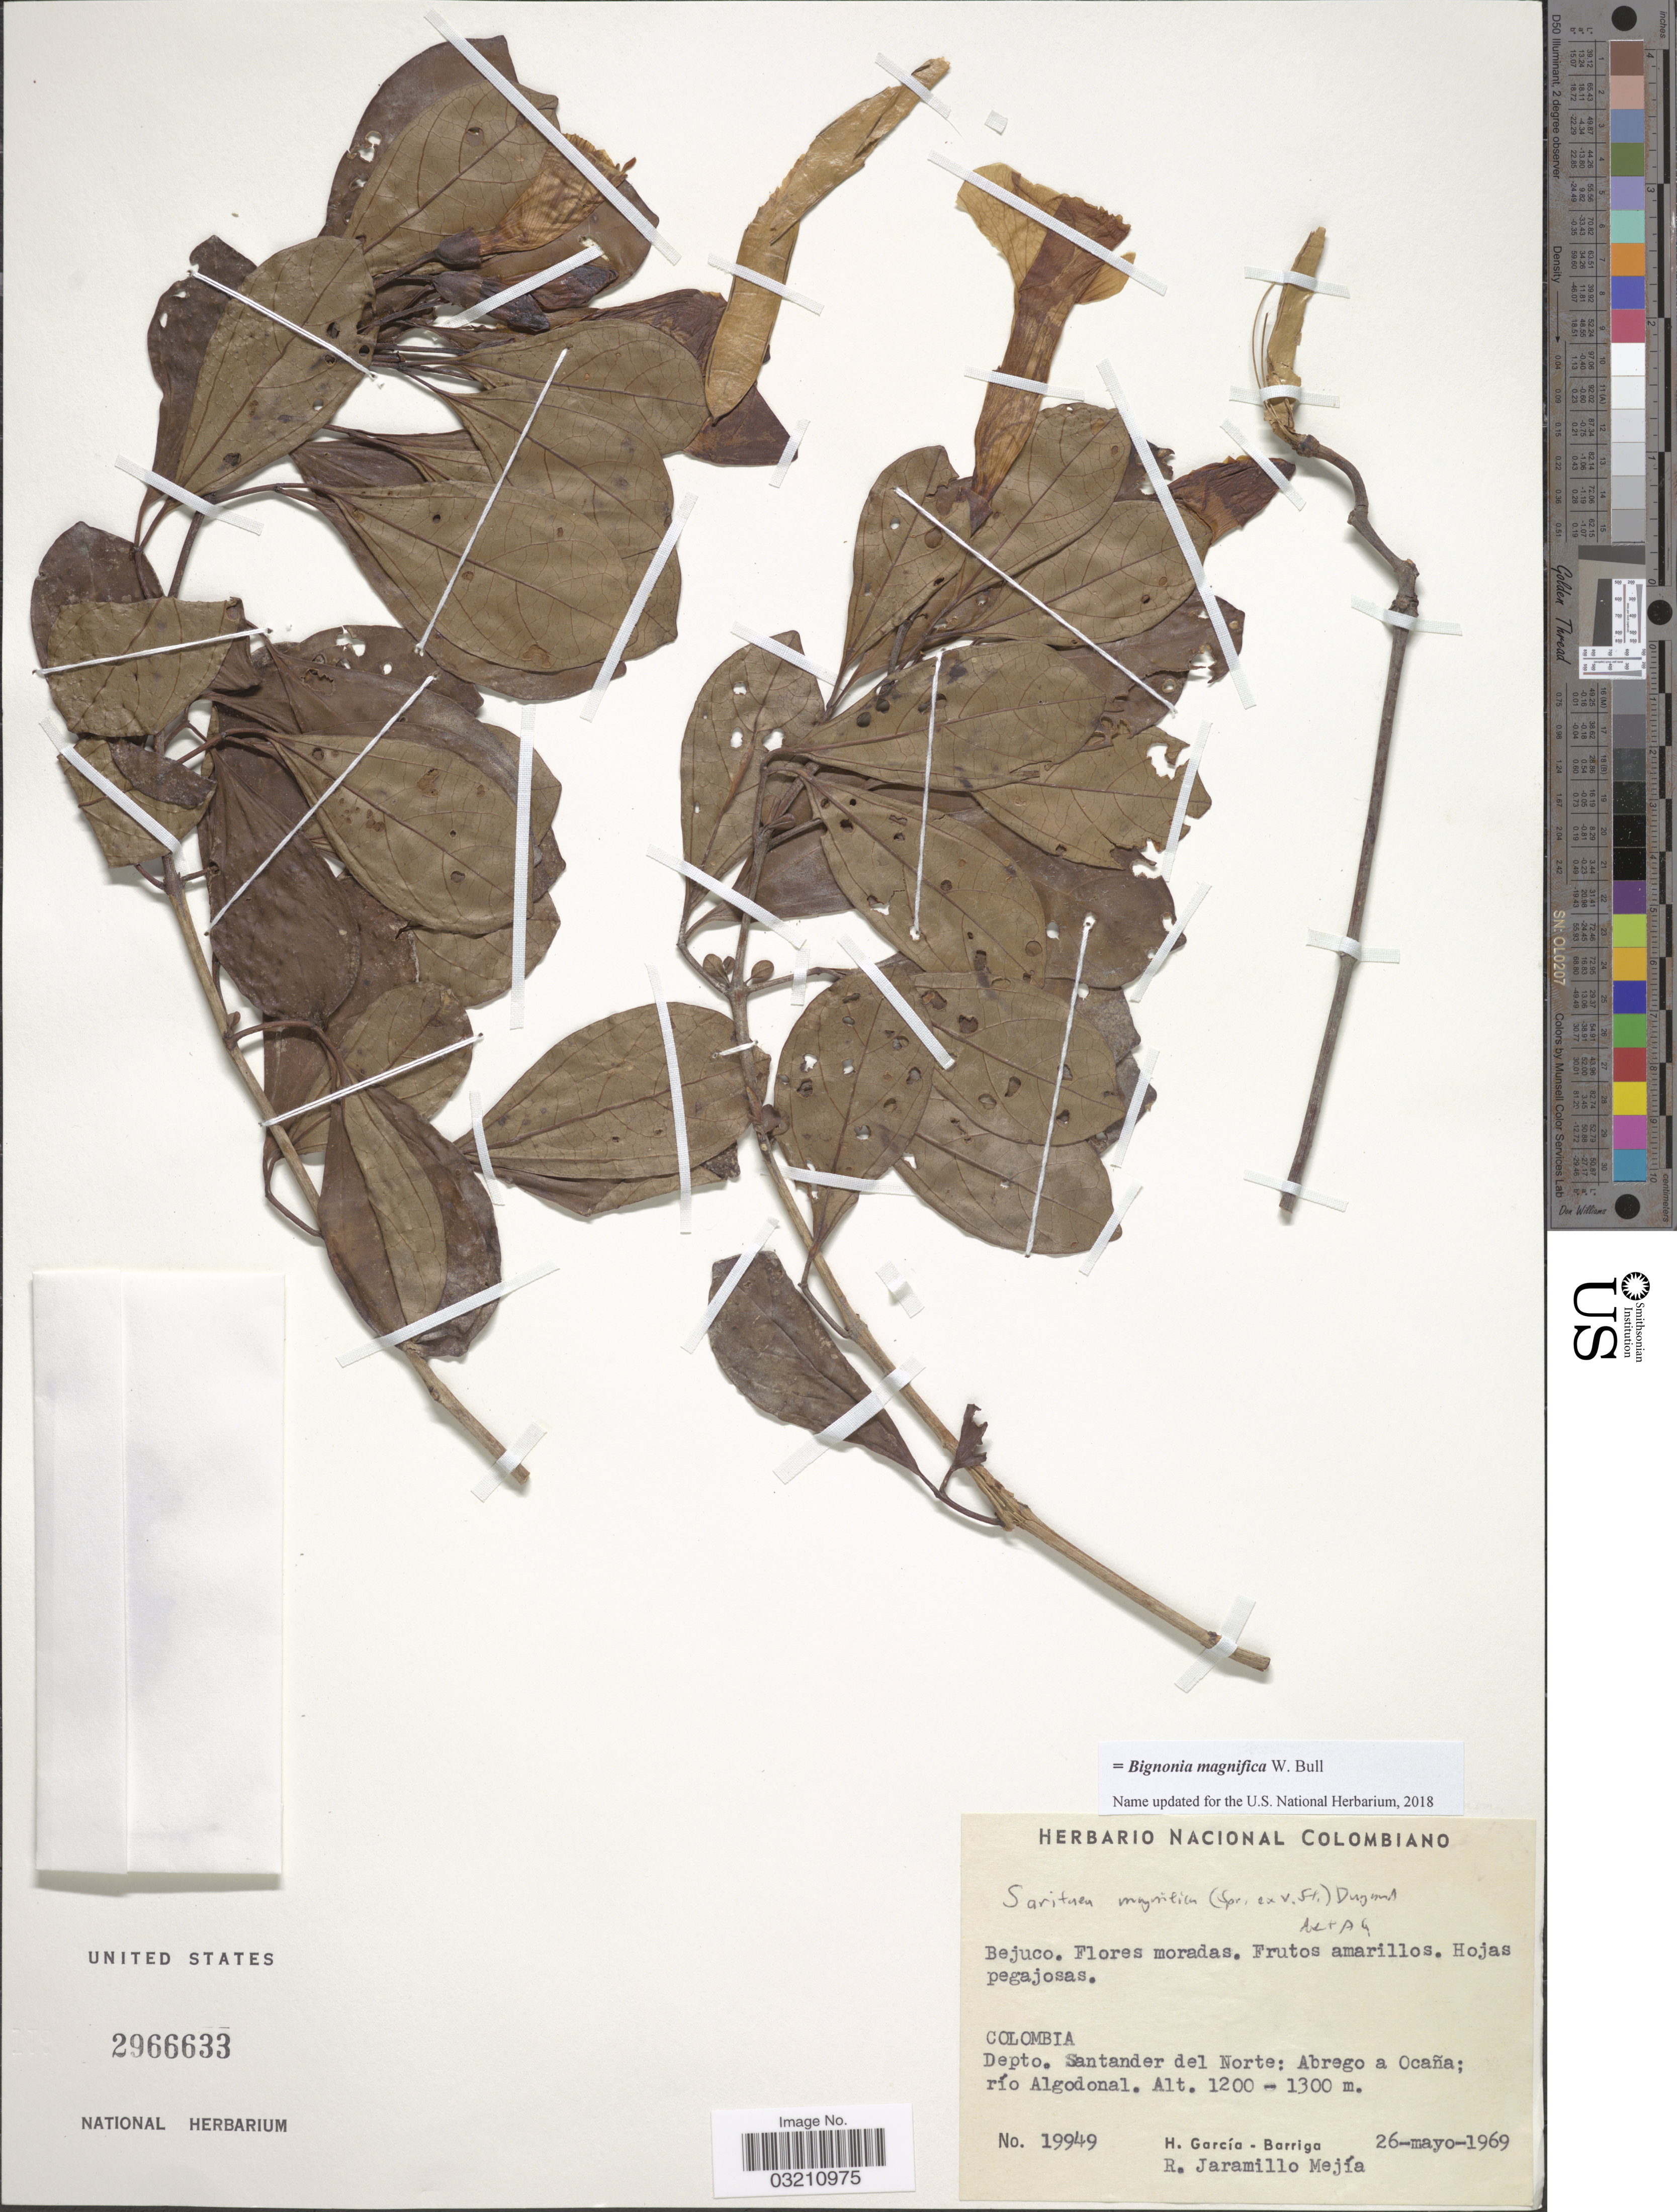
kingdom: Plantae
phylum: Tracheophyta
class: Magnoliopsida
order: Lamiales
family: Bignoniaceae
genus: Bignonia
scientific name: Bignonia magnifica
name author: W. Bull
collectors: H. García Barriga & R. Jaramillo M.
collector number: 19949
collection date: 1969-05-26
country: Colombia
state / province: Norte de Santander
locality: Depto. Santander del Norte: Abrego a Ocaña; río Algodonal.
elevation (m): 1200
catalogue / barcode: US 2966633